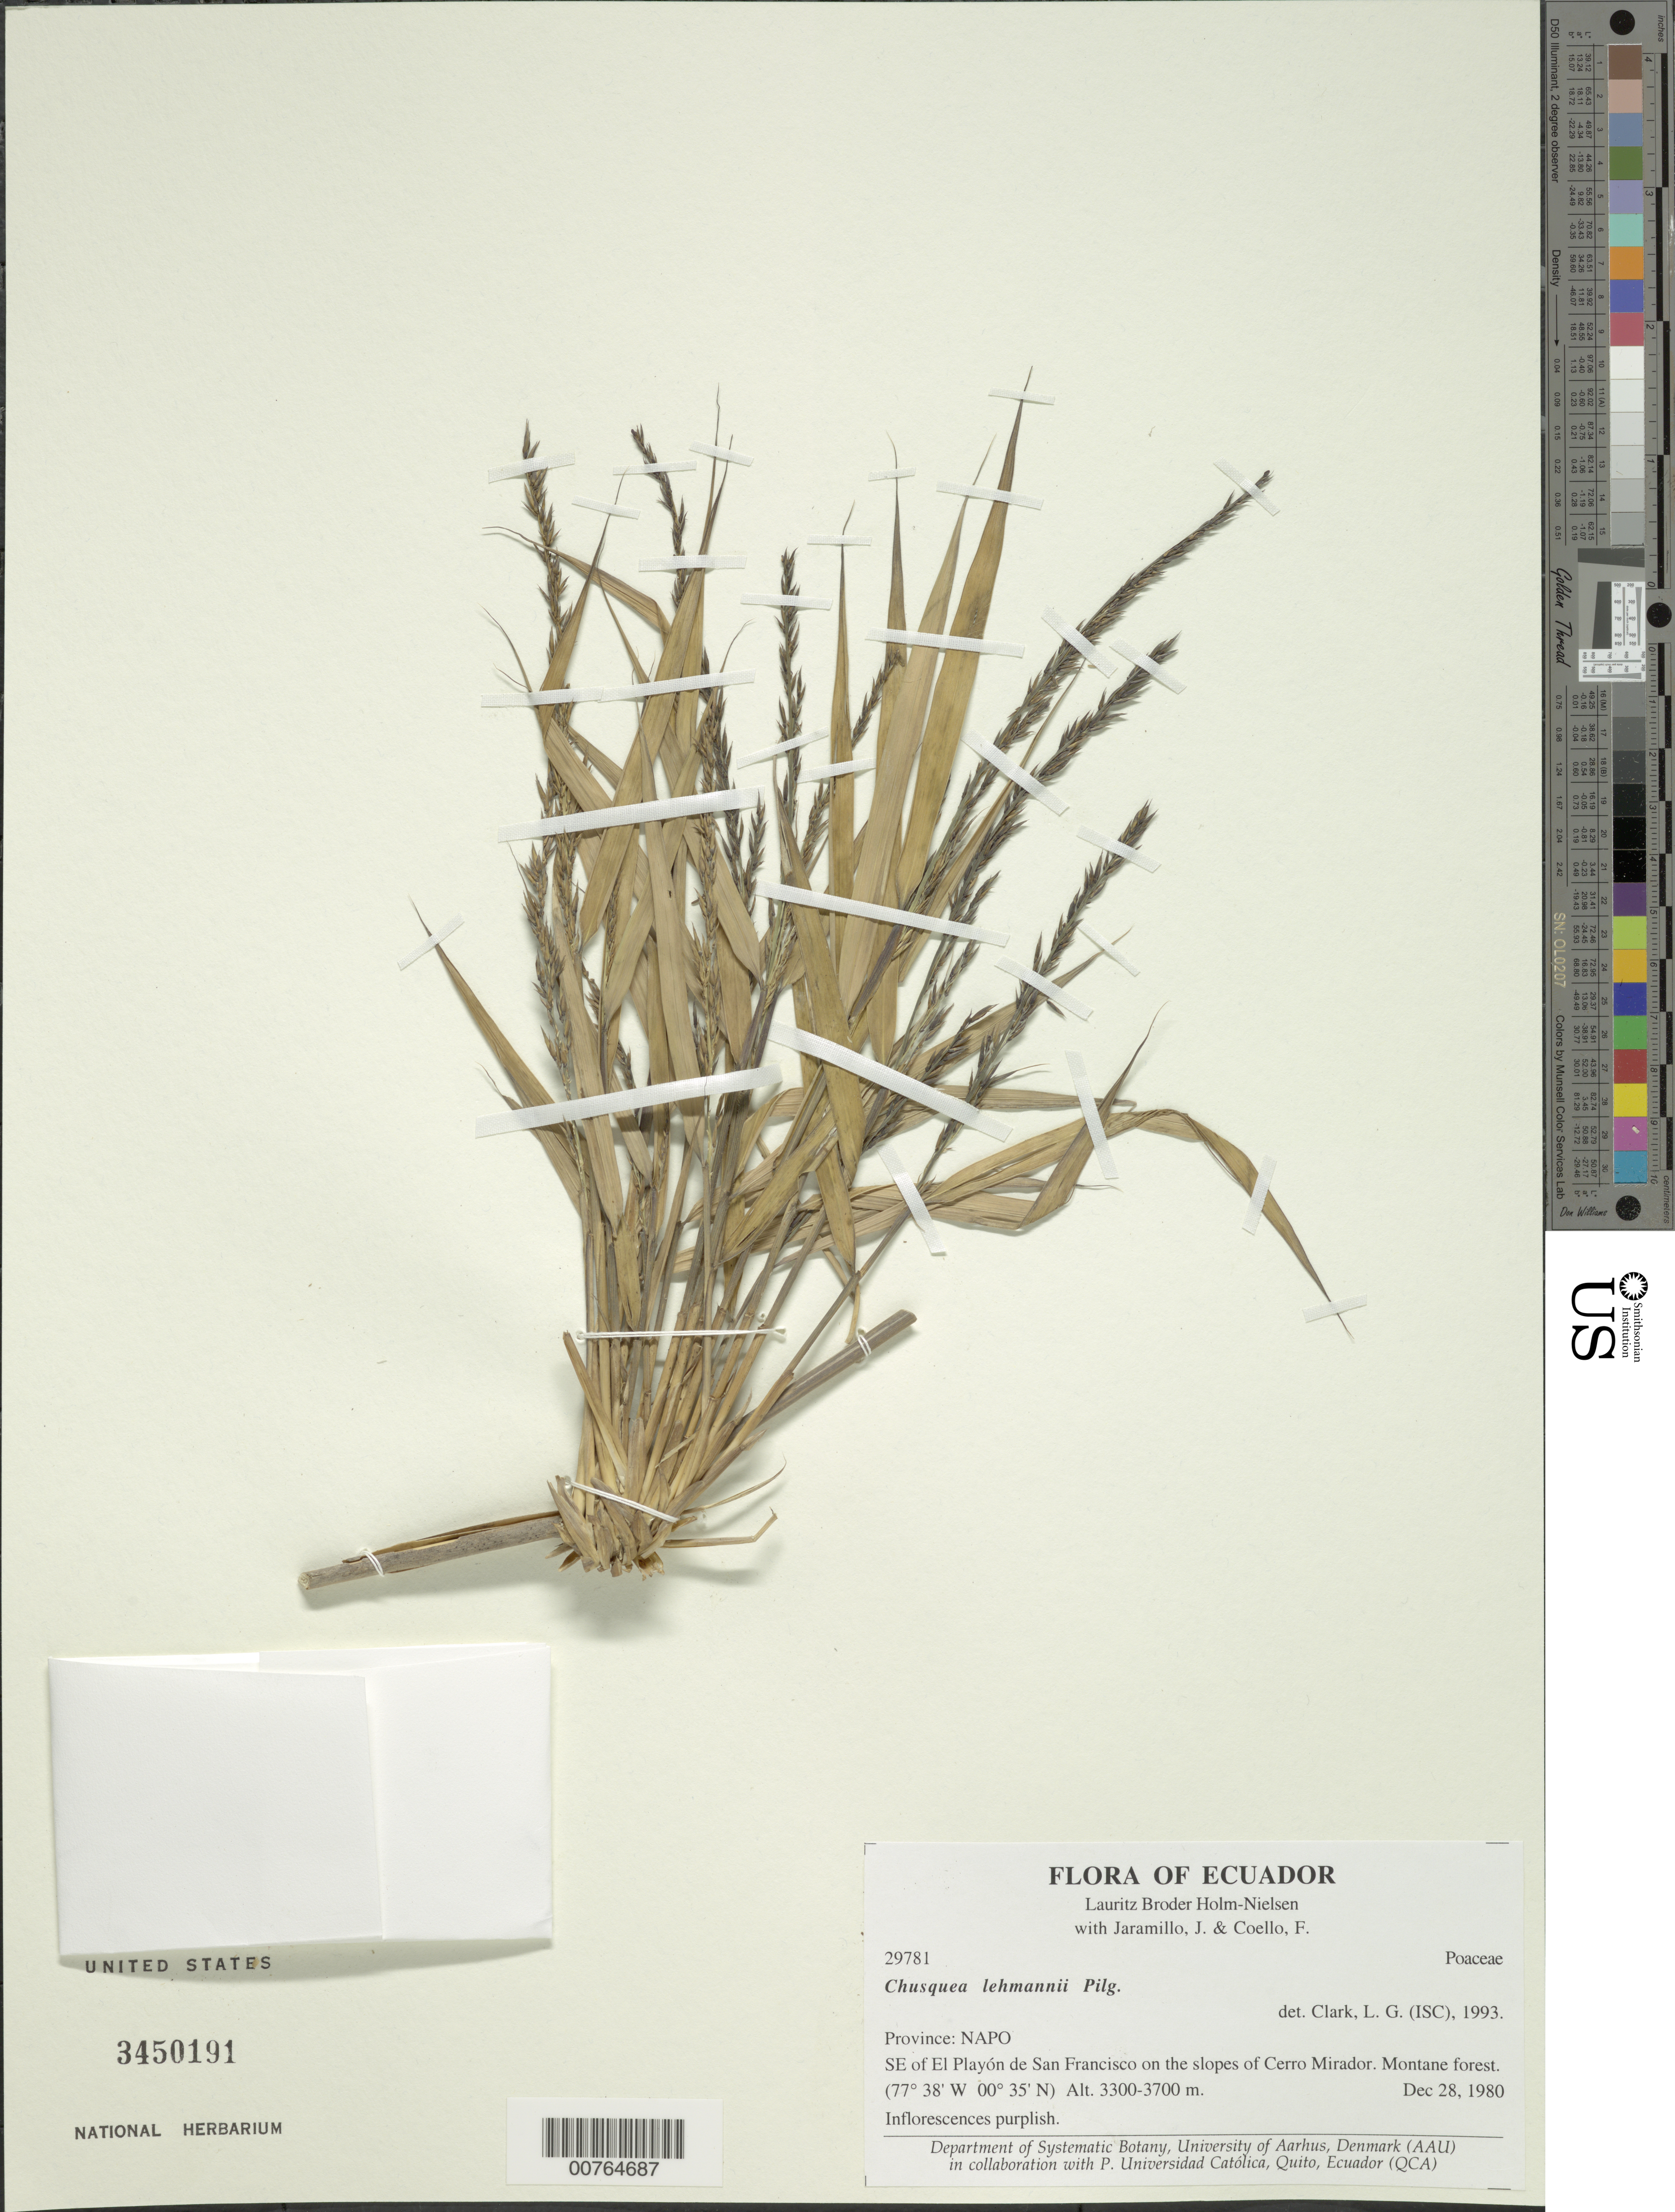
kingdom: Plantae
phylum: Tracheophyta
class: Liliopsida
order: Poales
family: Poaceae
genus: Chusquea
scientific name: Chusquea lehmannii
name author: Pilg.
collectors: L. B. Holm-Nielsen, J. L. Jaramillo & F. Coello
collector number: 29781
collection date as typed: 28 Dec 1980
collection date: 1980-12-28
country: Ecuador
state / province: Napo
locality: SE of Playon de San Francisco, slopes of Cerro Mirador.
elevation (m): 3300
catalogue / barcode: US 3450191